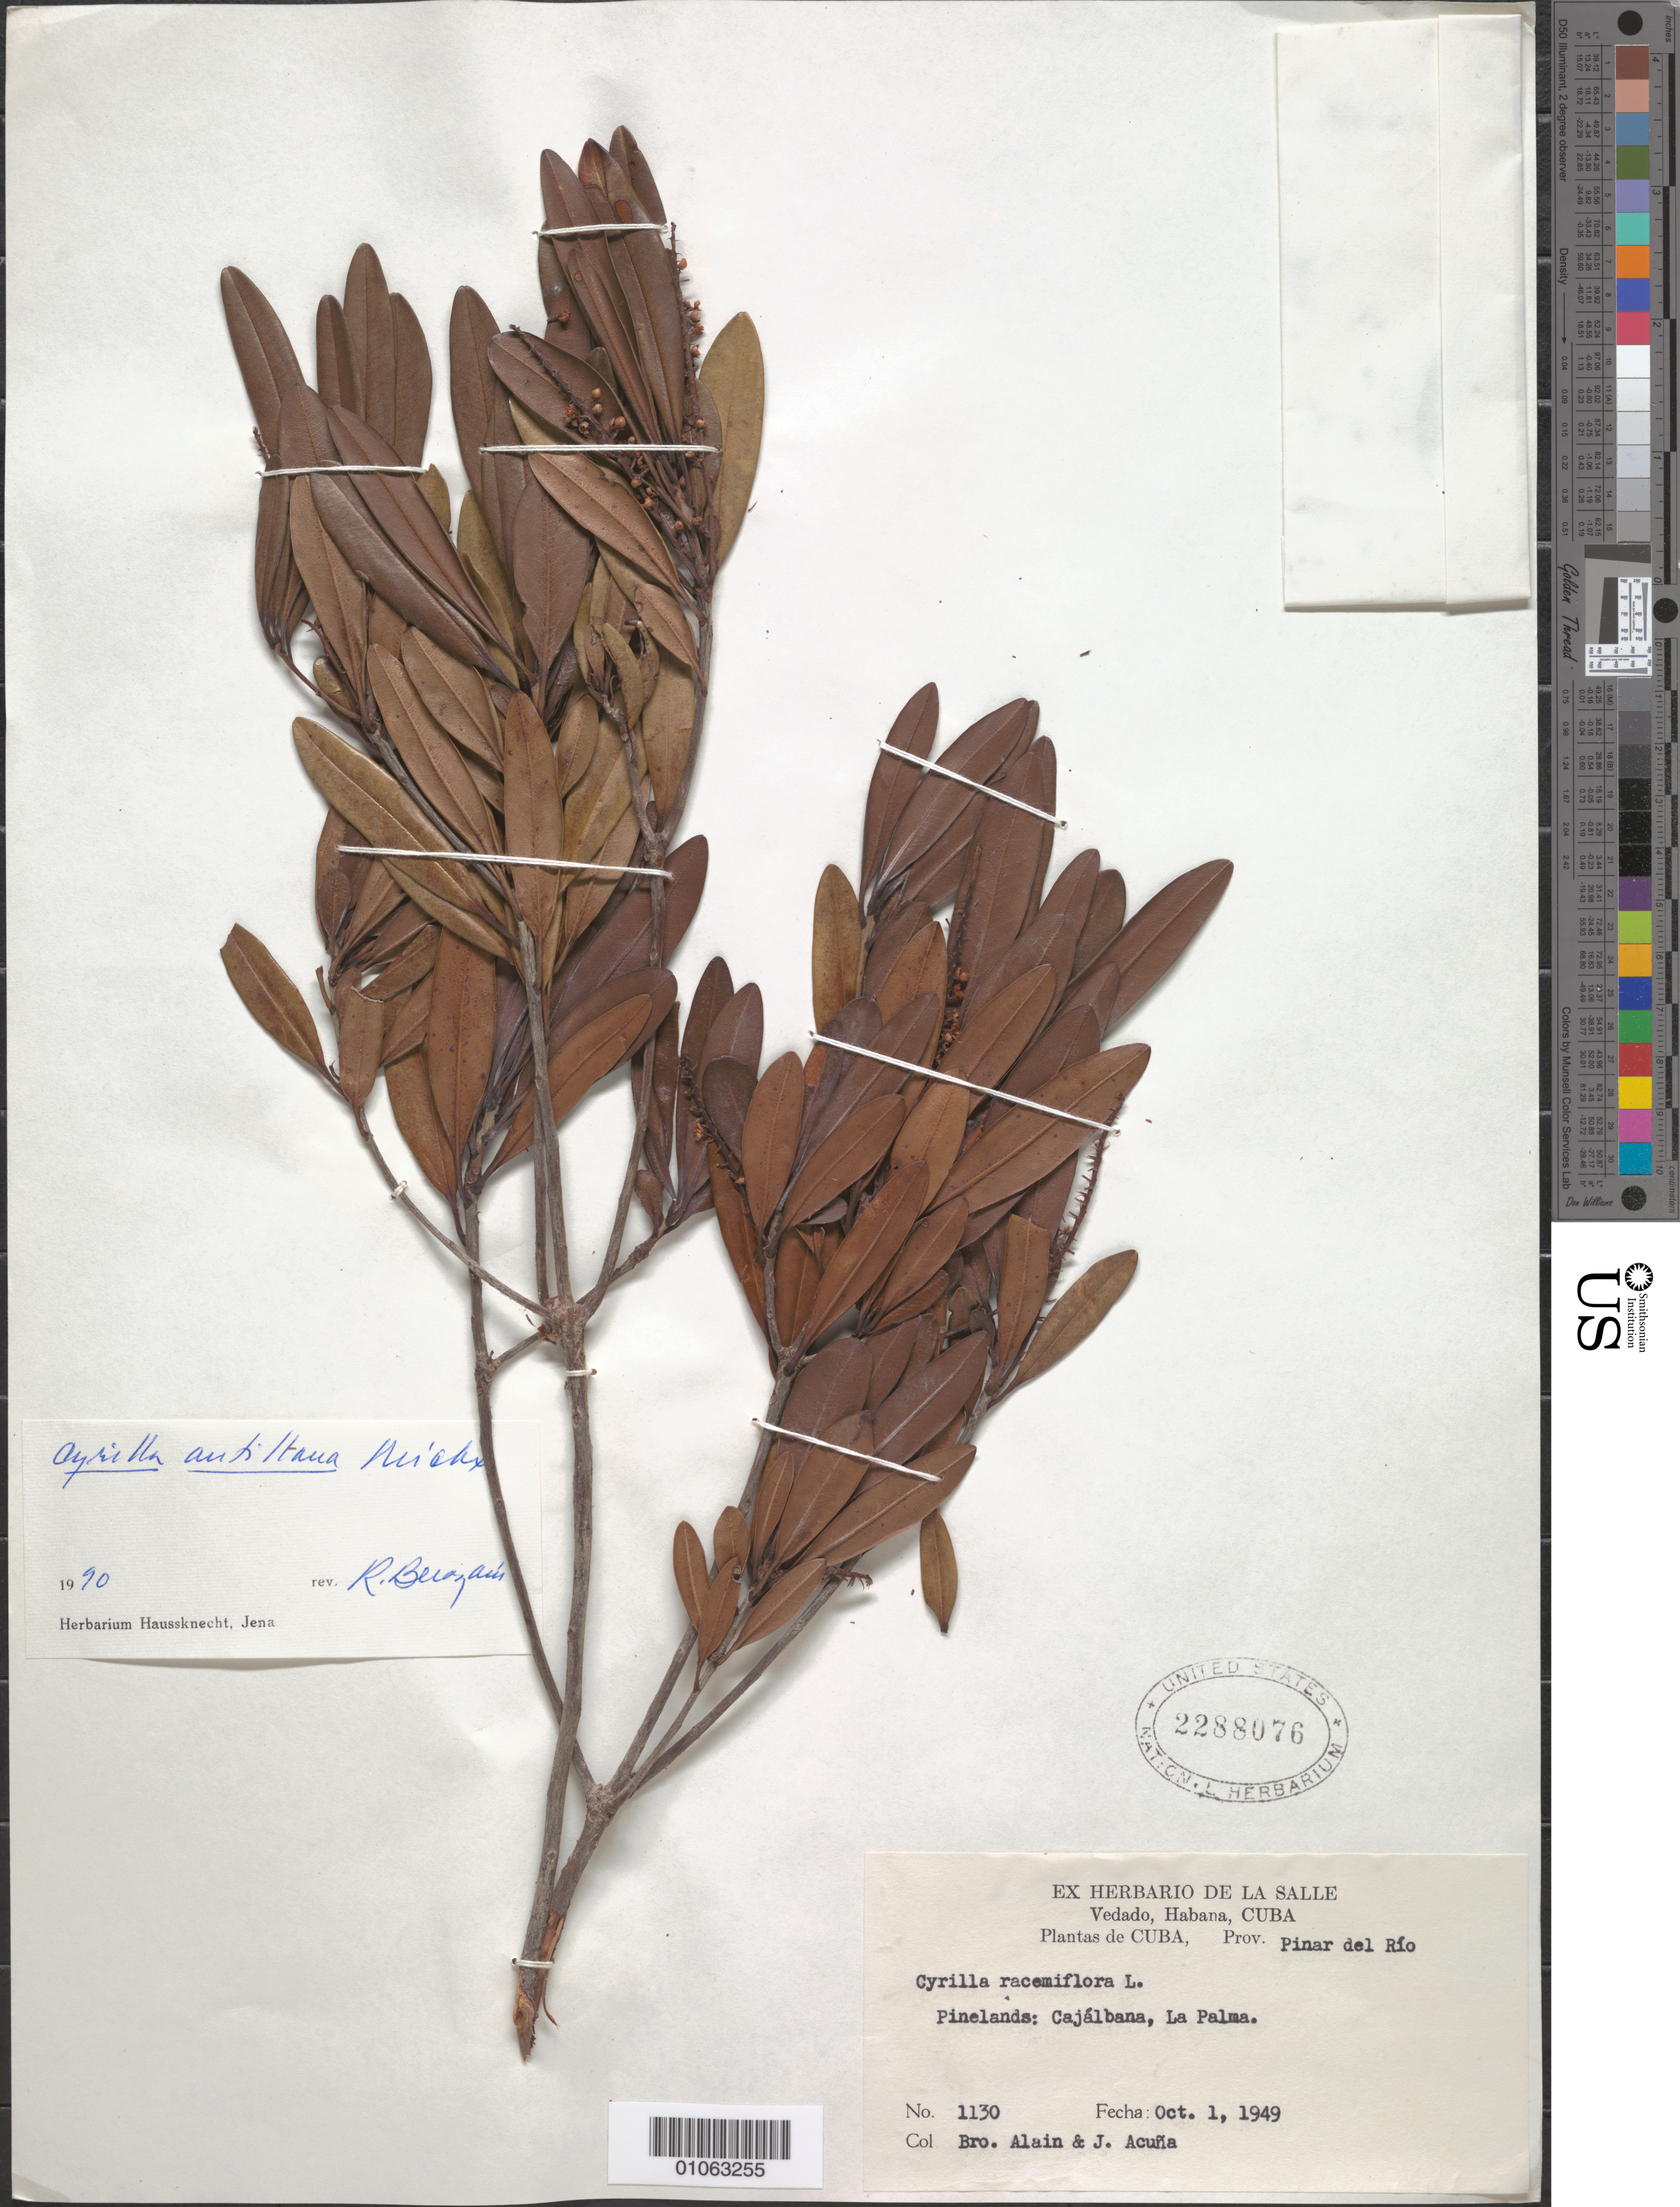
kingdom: Plantae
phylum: Tracheophyta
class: Magnoliopsida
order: Ericales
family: Cyrillaceae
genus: Cyrilla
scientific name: Cyrilla antillana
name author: Michx.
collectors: A. H. Liogier & J. Acuña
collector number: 1130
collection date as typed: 01 Oct 1949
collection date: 1949-10-01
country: Cuba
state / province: Pinar del Rio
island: Cuba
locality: Pinelands? Cajalbana, la Palma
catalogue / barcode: US 2288076